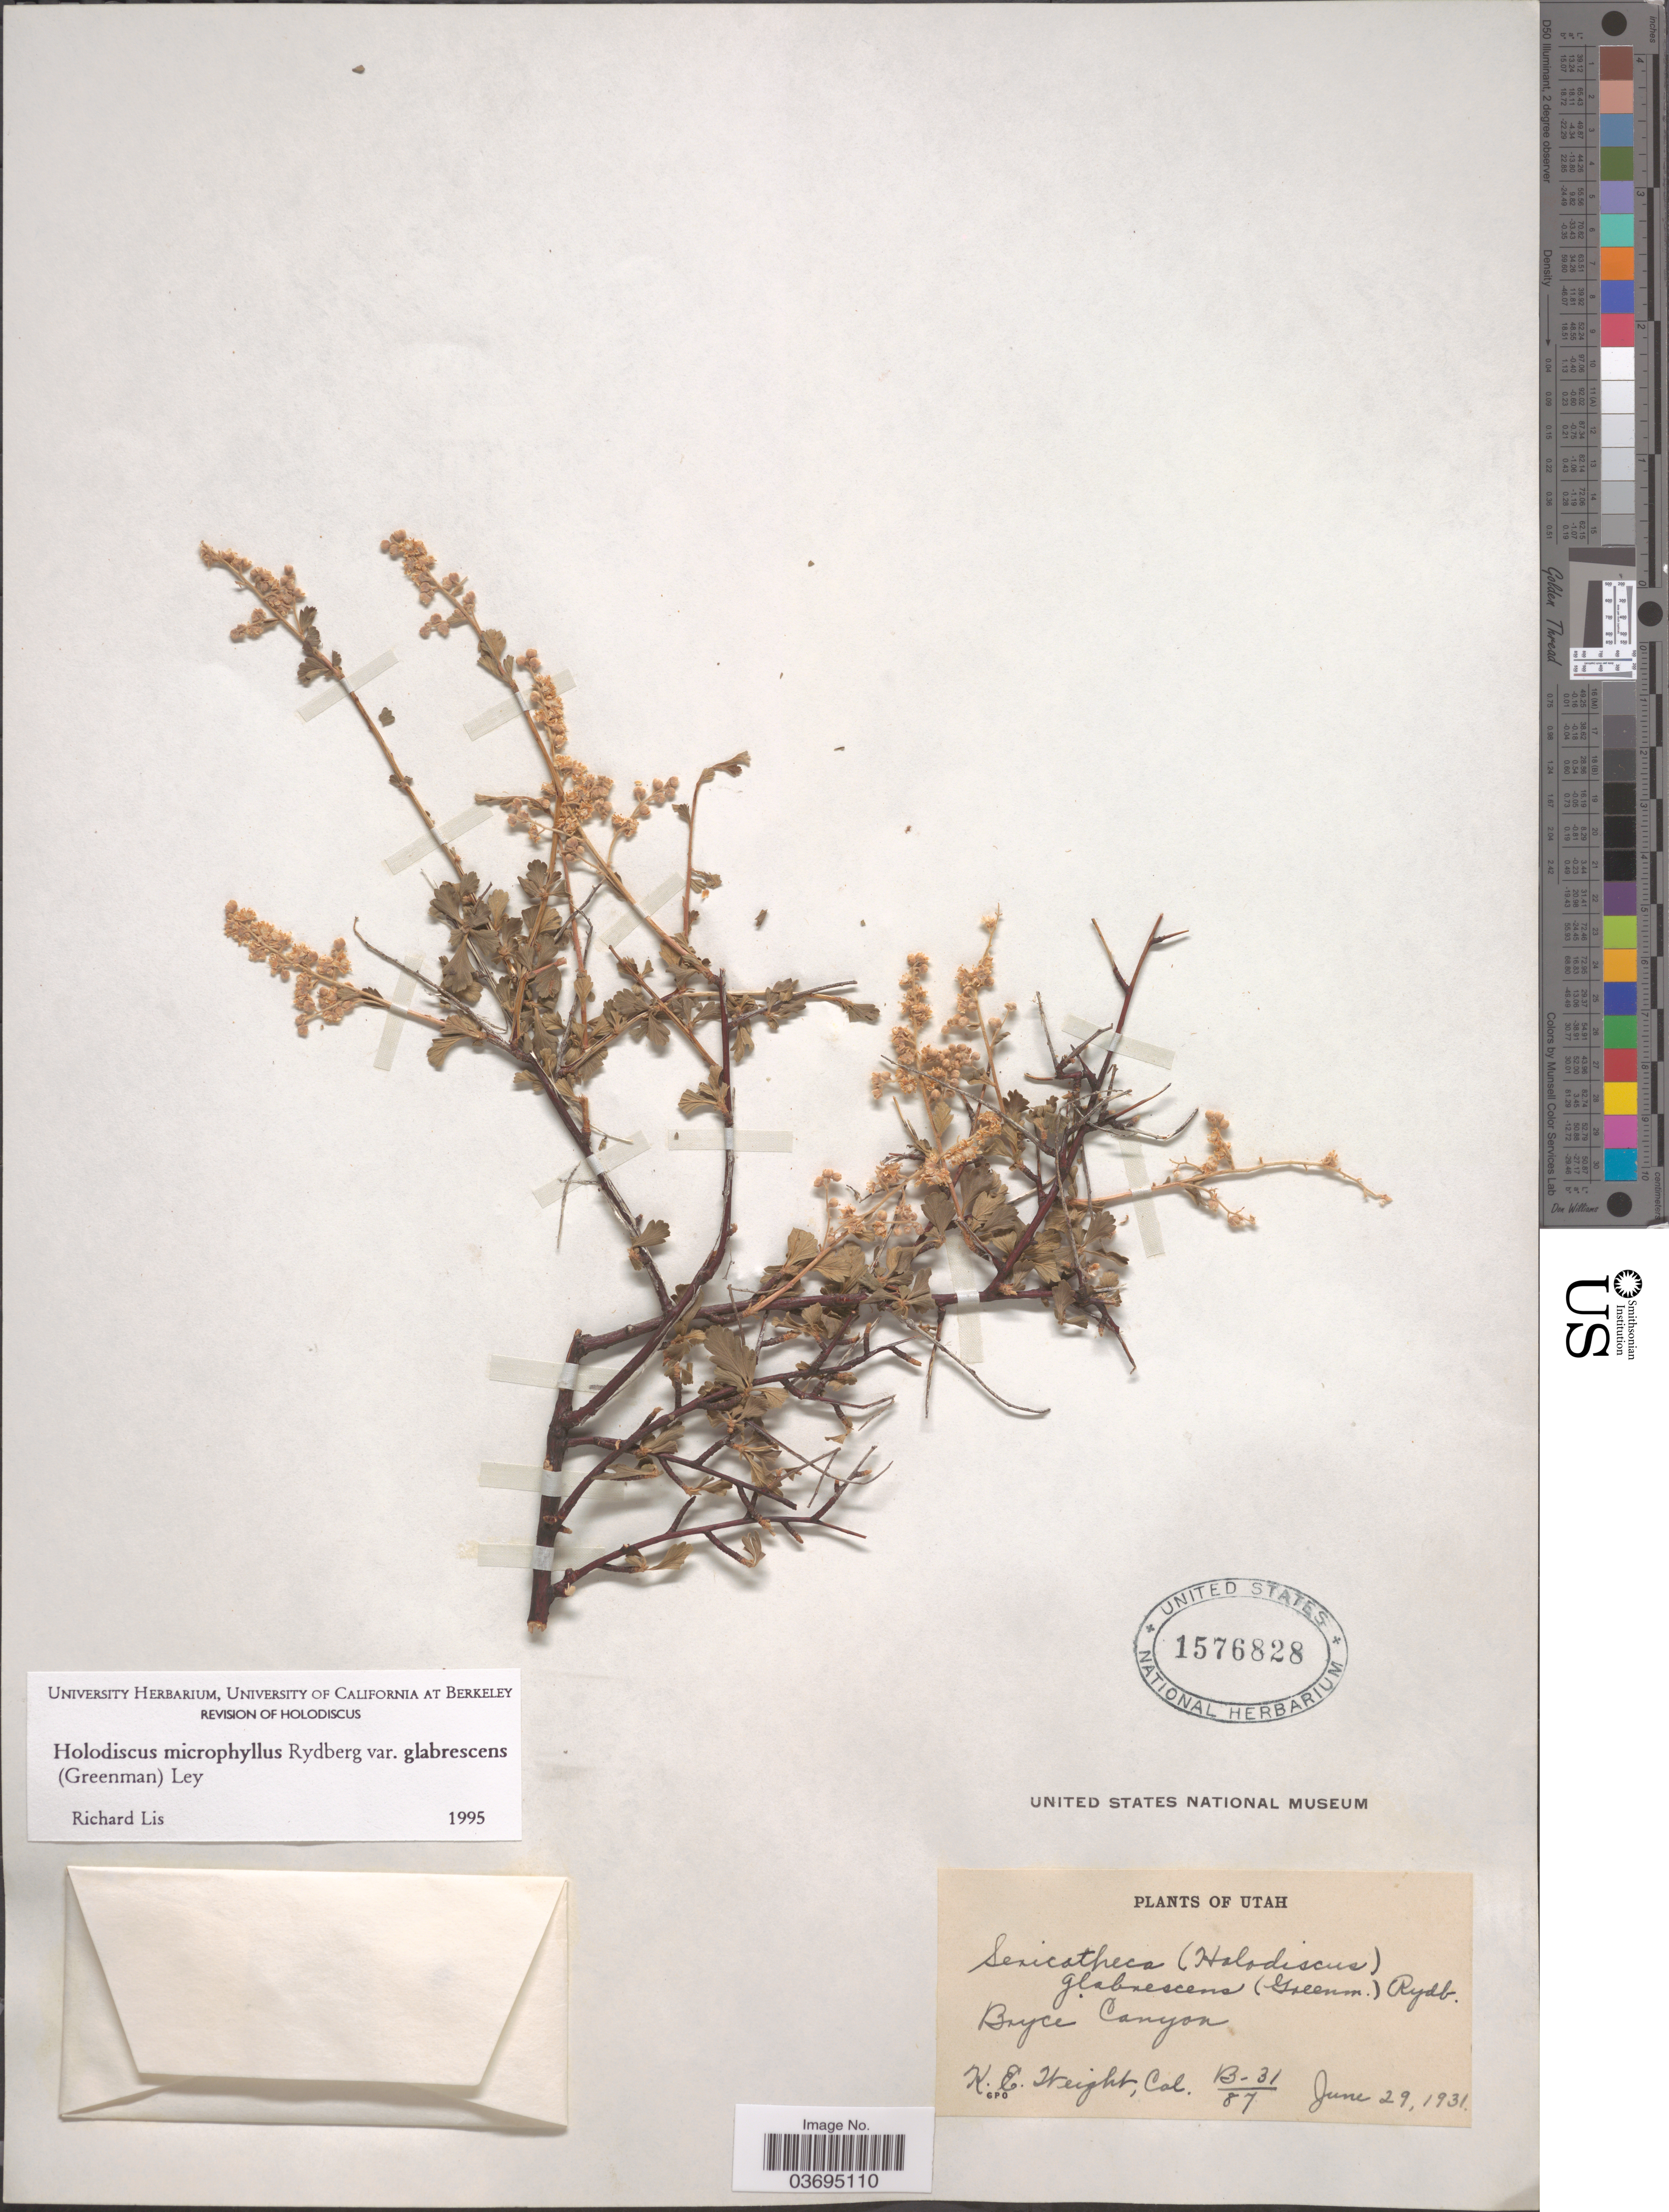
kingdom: Plantae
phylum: Tracheophyta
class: Magnoliopsida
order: Rosales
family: Rosaceae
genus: Holodiscus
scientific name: Holodiscus discolor var. glabrescens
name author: (Greenm.) Jeps.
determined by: Strong, Mark T., (BOT), Smithsonian Institution - National Museum of Natural History (UNITED STATES)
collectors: K. Weight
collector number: B-31/87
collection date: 1931-06-29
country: United States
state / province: Utah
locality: Bryce Canyon.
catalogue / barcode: US 1576828